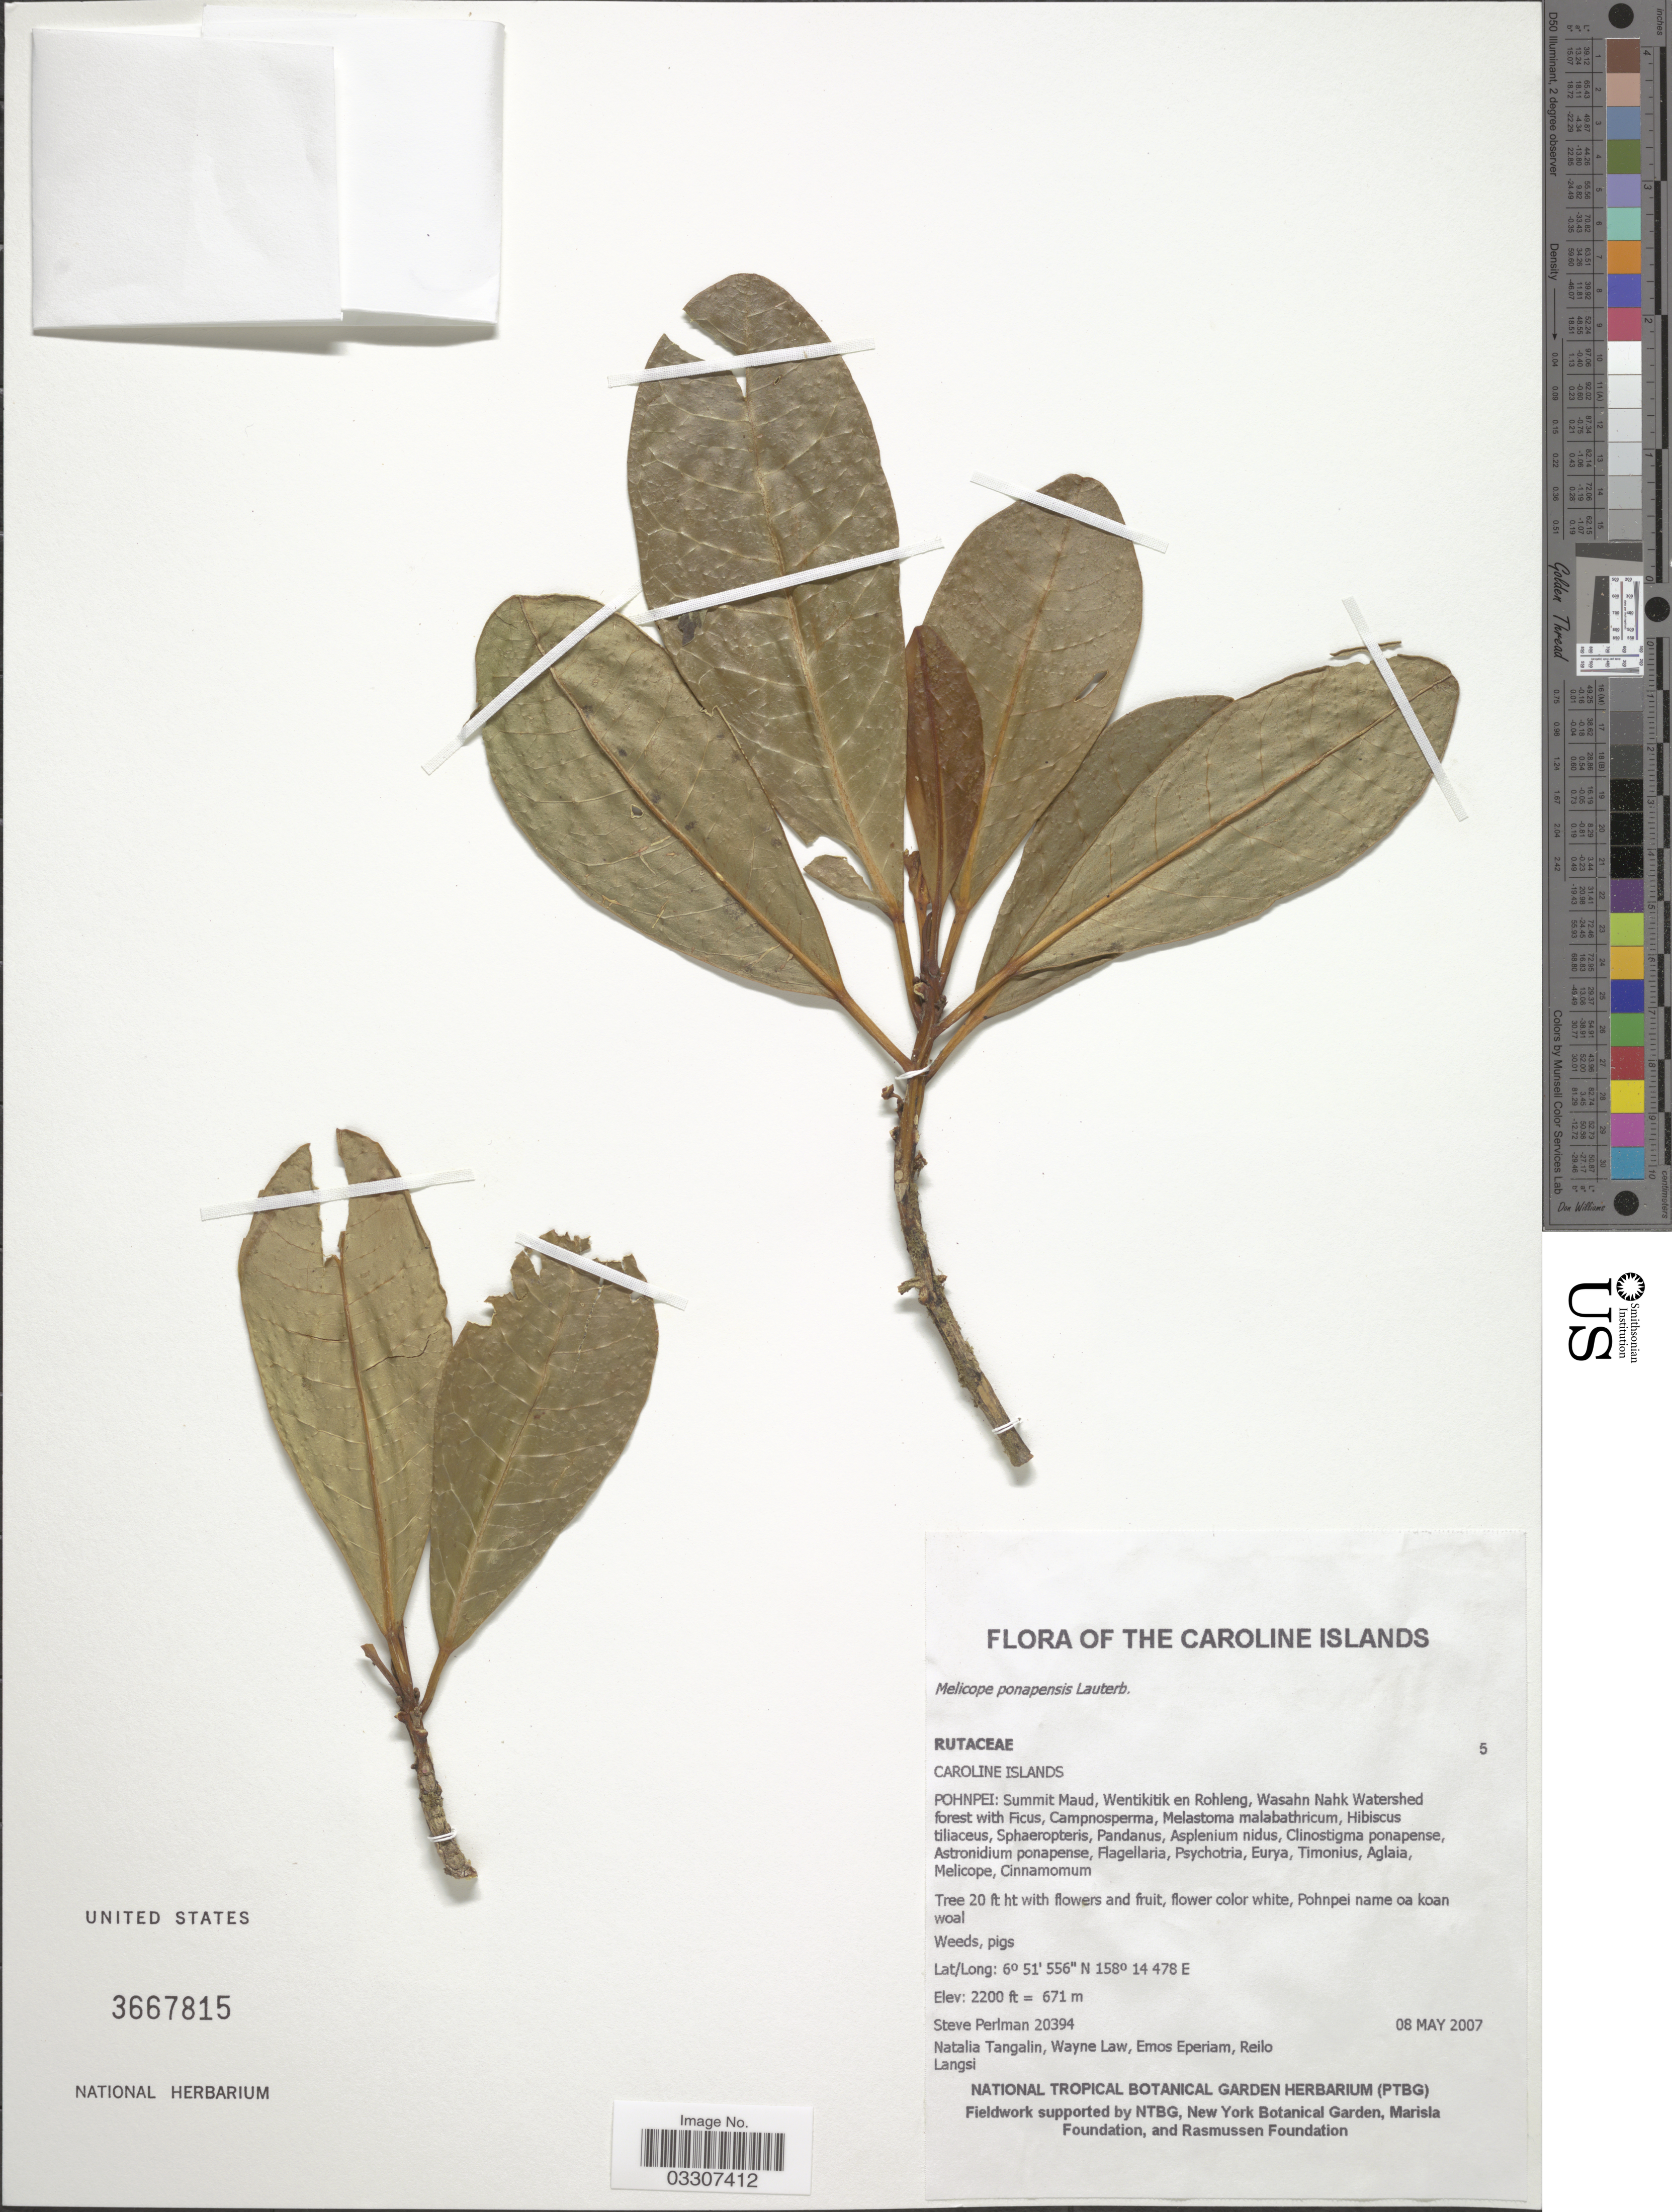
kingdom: Plantae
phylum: Tracheophyta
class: Magnoliopsida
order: Sapindales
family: Rutaceae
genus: Melicope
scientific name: Melicope ponapensis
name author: Lauterb.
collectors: S. Perlman, N. Tangalin, W. Law, E. Eperiam & R. Langsi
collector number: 20394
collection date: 2007-05-08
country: Micronesia, Federated States of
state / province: Pohnpei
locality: Caroline Islands. Summit Maud, Wentikitik en Rohlen, Wasahn Nahk Watershed forest.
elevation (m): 671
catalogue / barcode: US 3667815